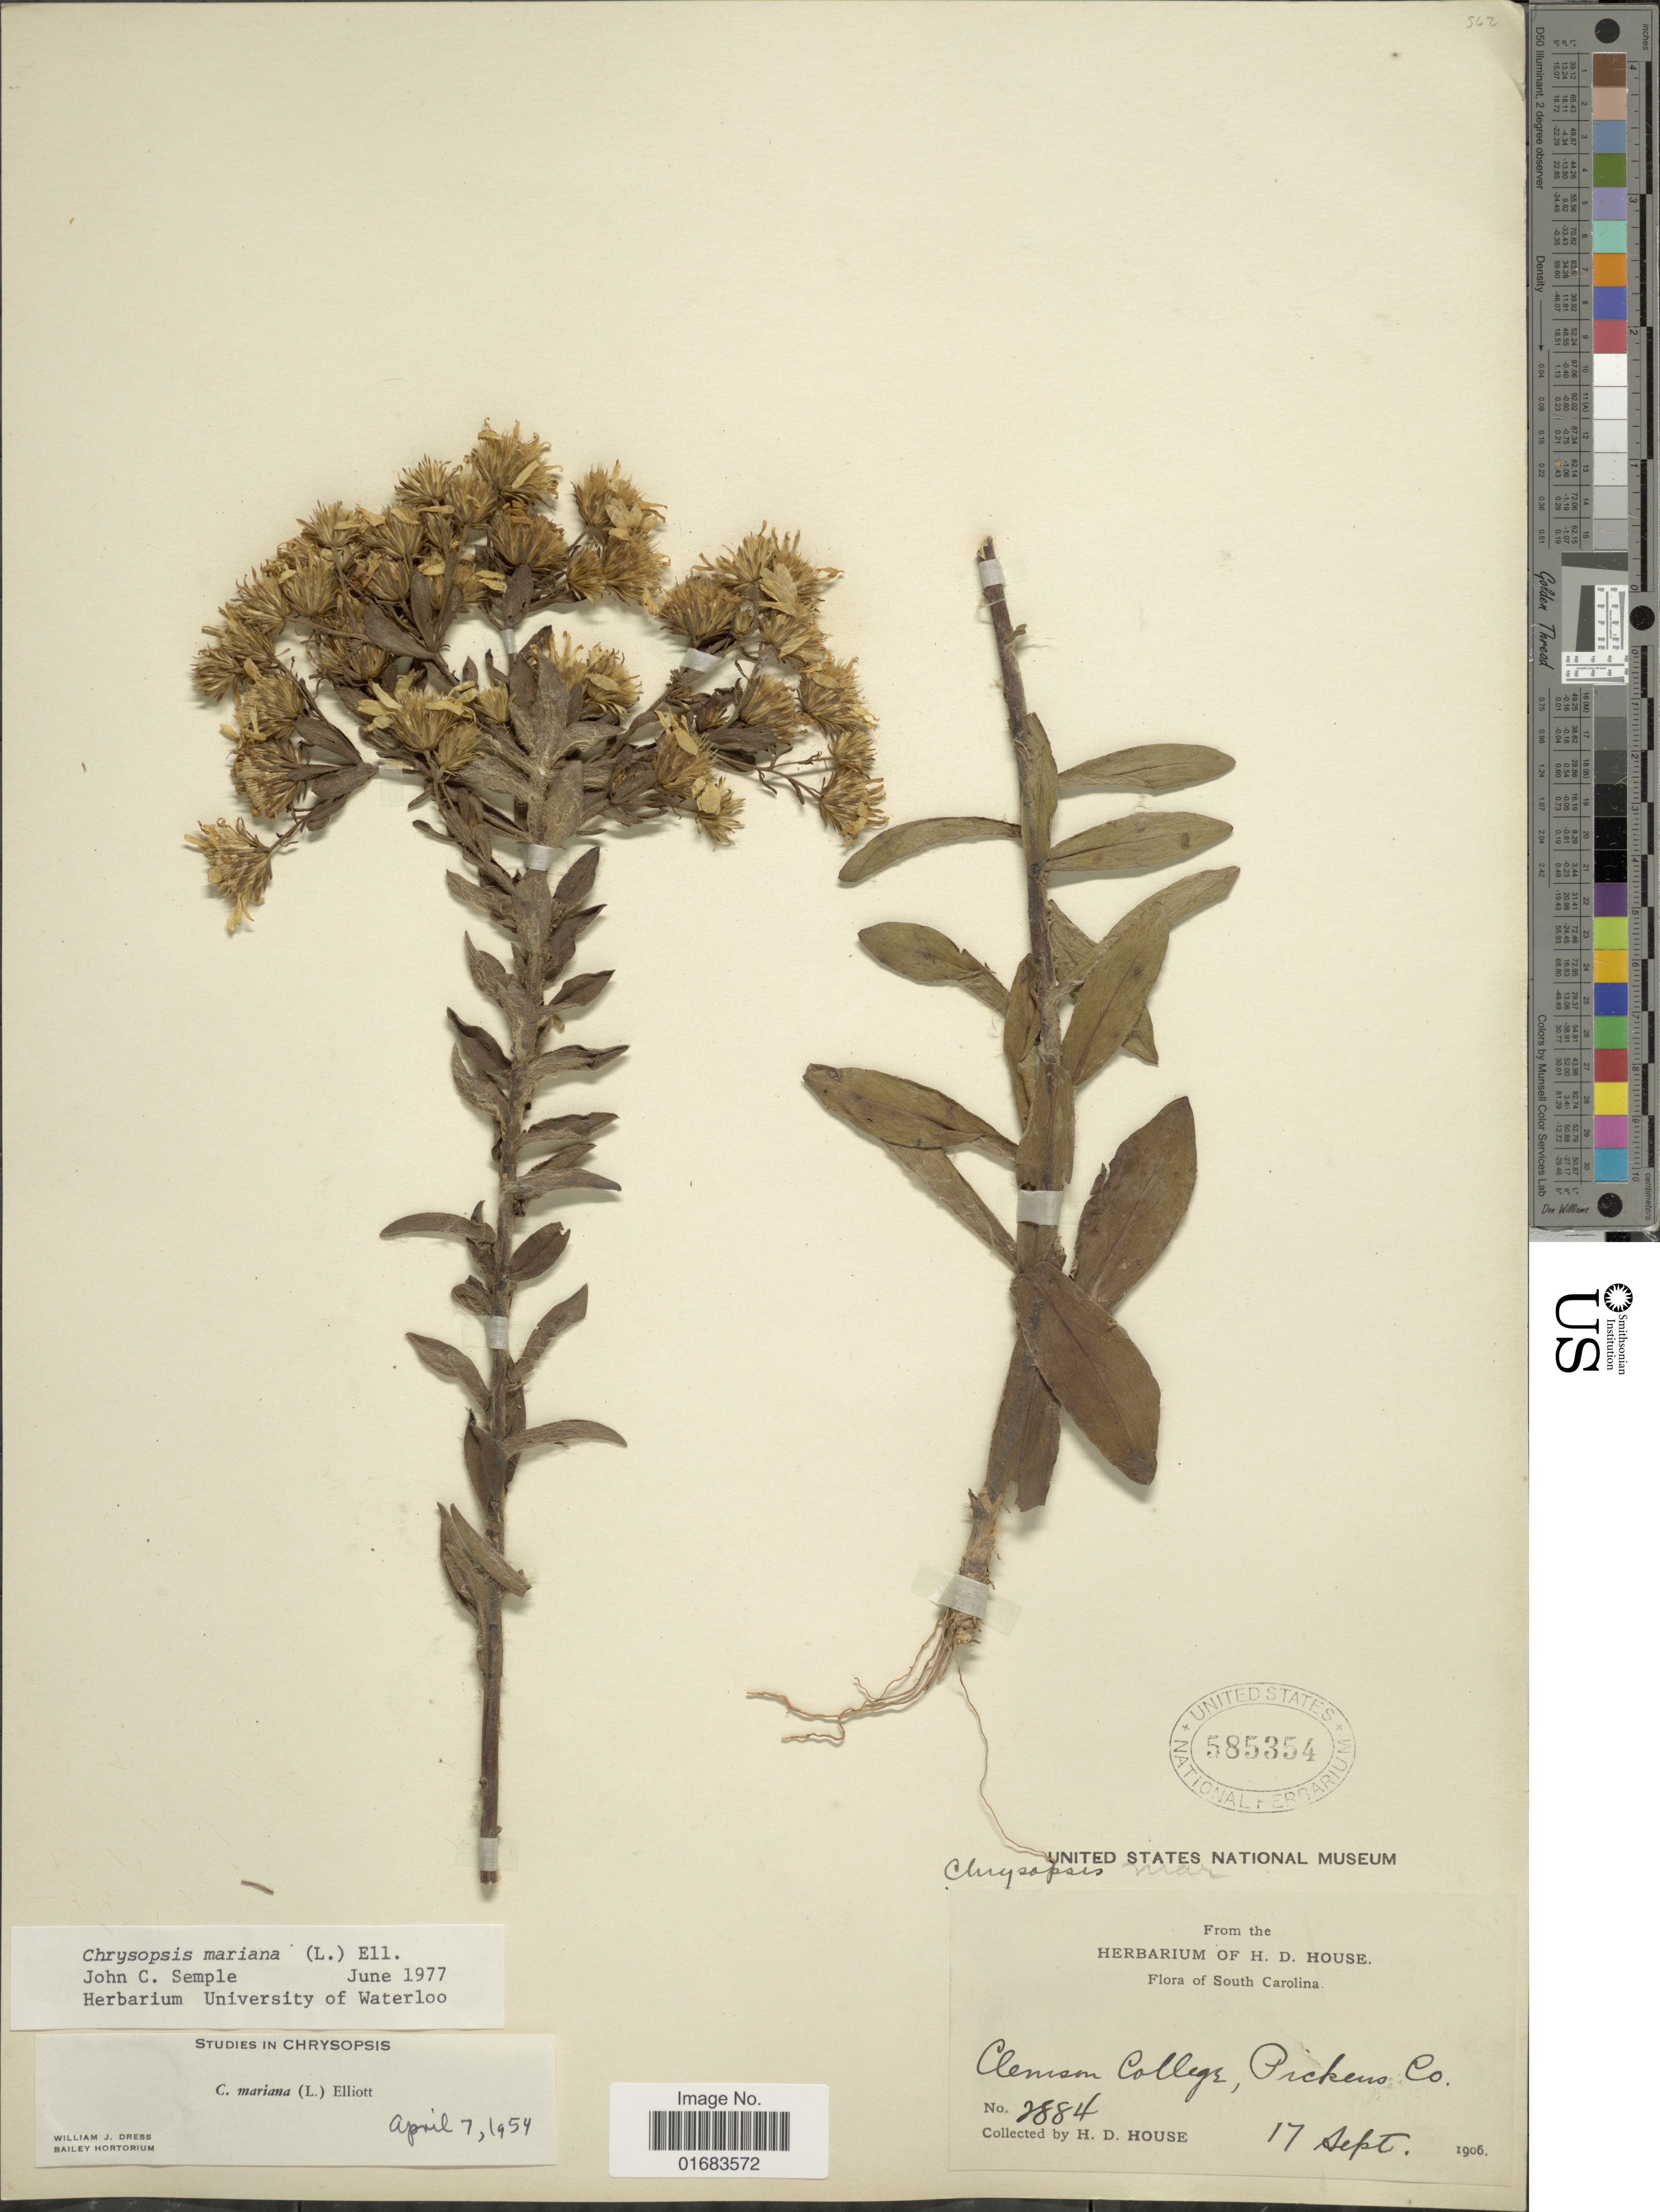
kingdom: Plantae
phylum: Tracheophyta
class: Magnoliopsida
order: Asterales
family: Asteraceae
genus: Chrysopsis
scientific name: Chrysopsis mariana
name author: (L.) Elliott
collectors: H. D. House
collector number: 2884*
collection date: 1906-09-17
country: United States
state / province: South Carolina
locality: Clemson College, Pickens Co.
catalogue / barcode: US 585354